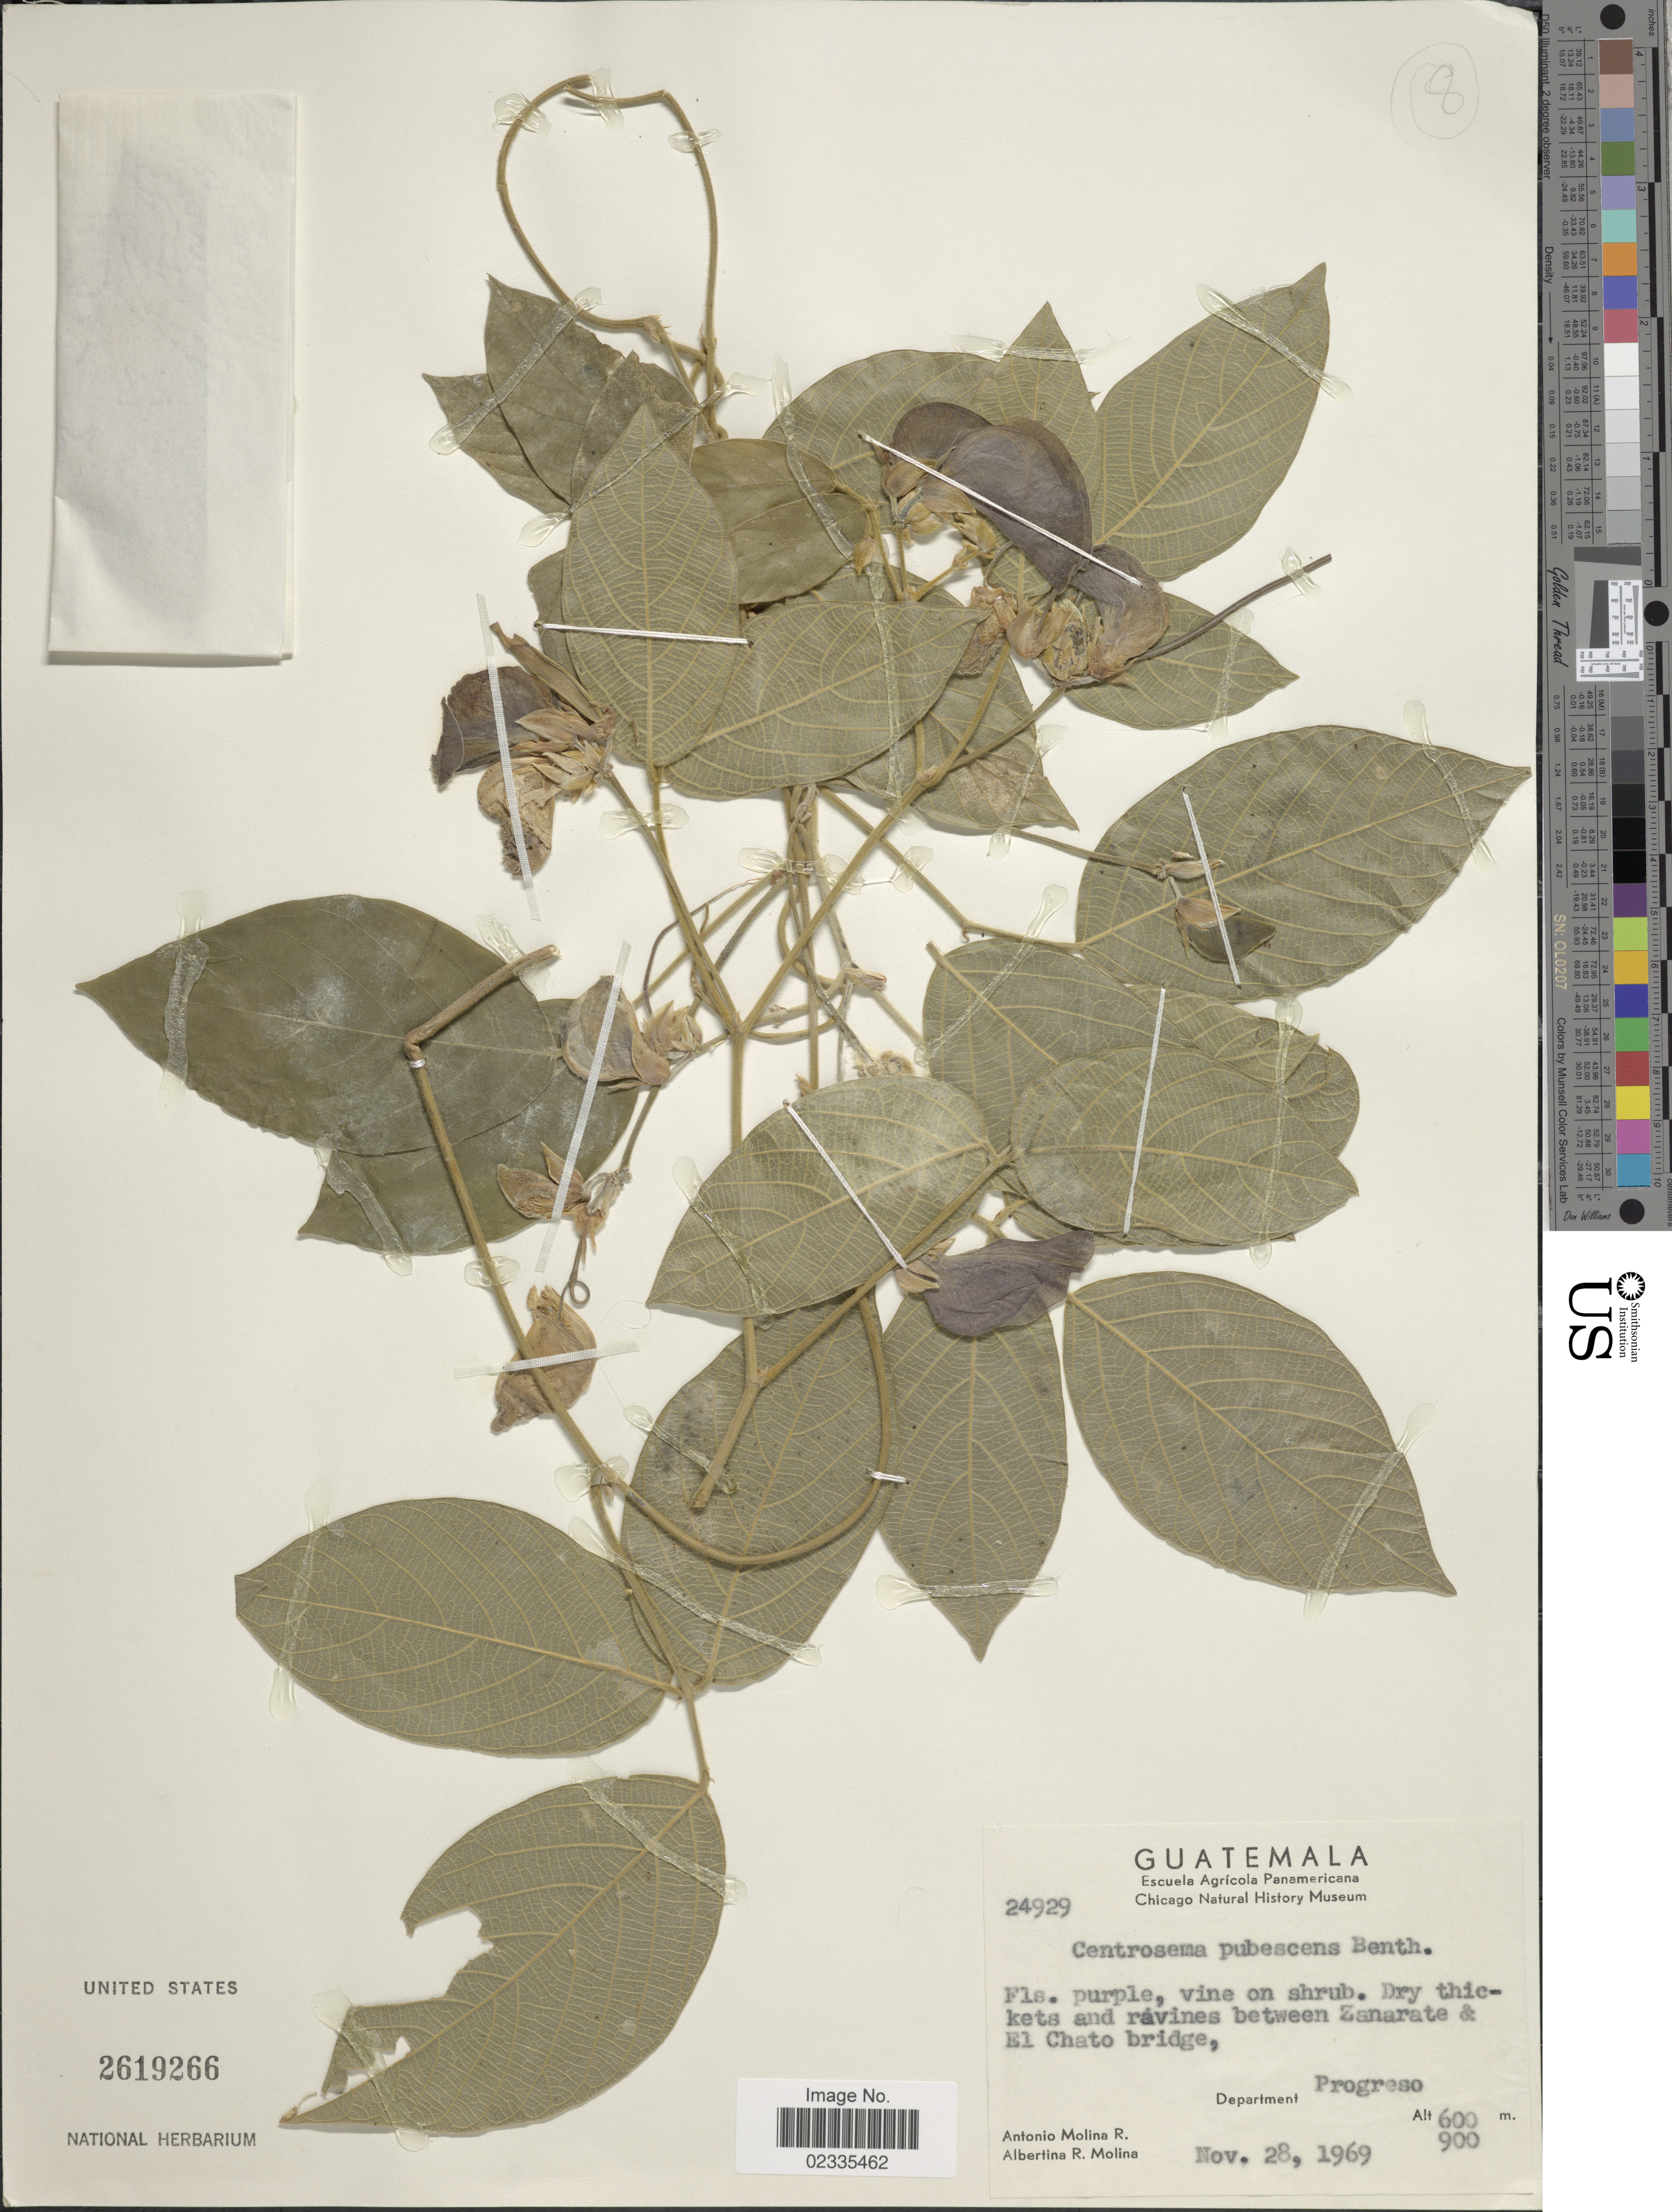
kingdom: Plantae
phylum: Tracheophyta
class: Magnoliopsida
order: Fabales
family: Fabaceae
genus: Centrosema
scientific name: Centrosema pubescens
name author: Benth.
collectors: A. Molina R. & A. R. Molina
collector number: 24929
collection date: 1969-11-28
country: Guatemala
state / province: El Progreso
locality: Dry thickets and ravines between Zanarate & El Chato Bridge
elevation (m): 600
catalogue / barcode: US 2619266